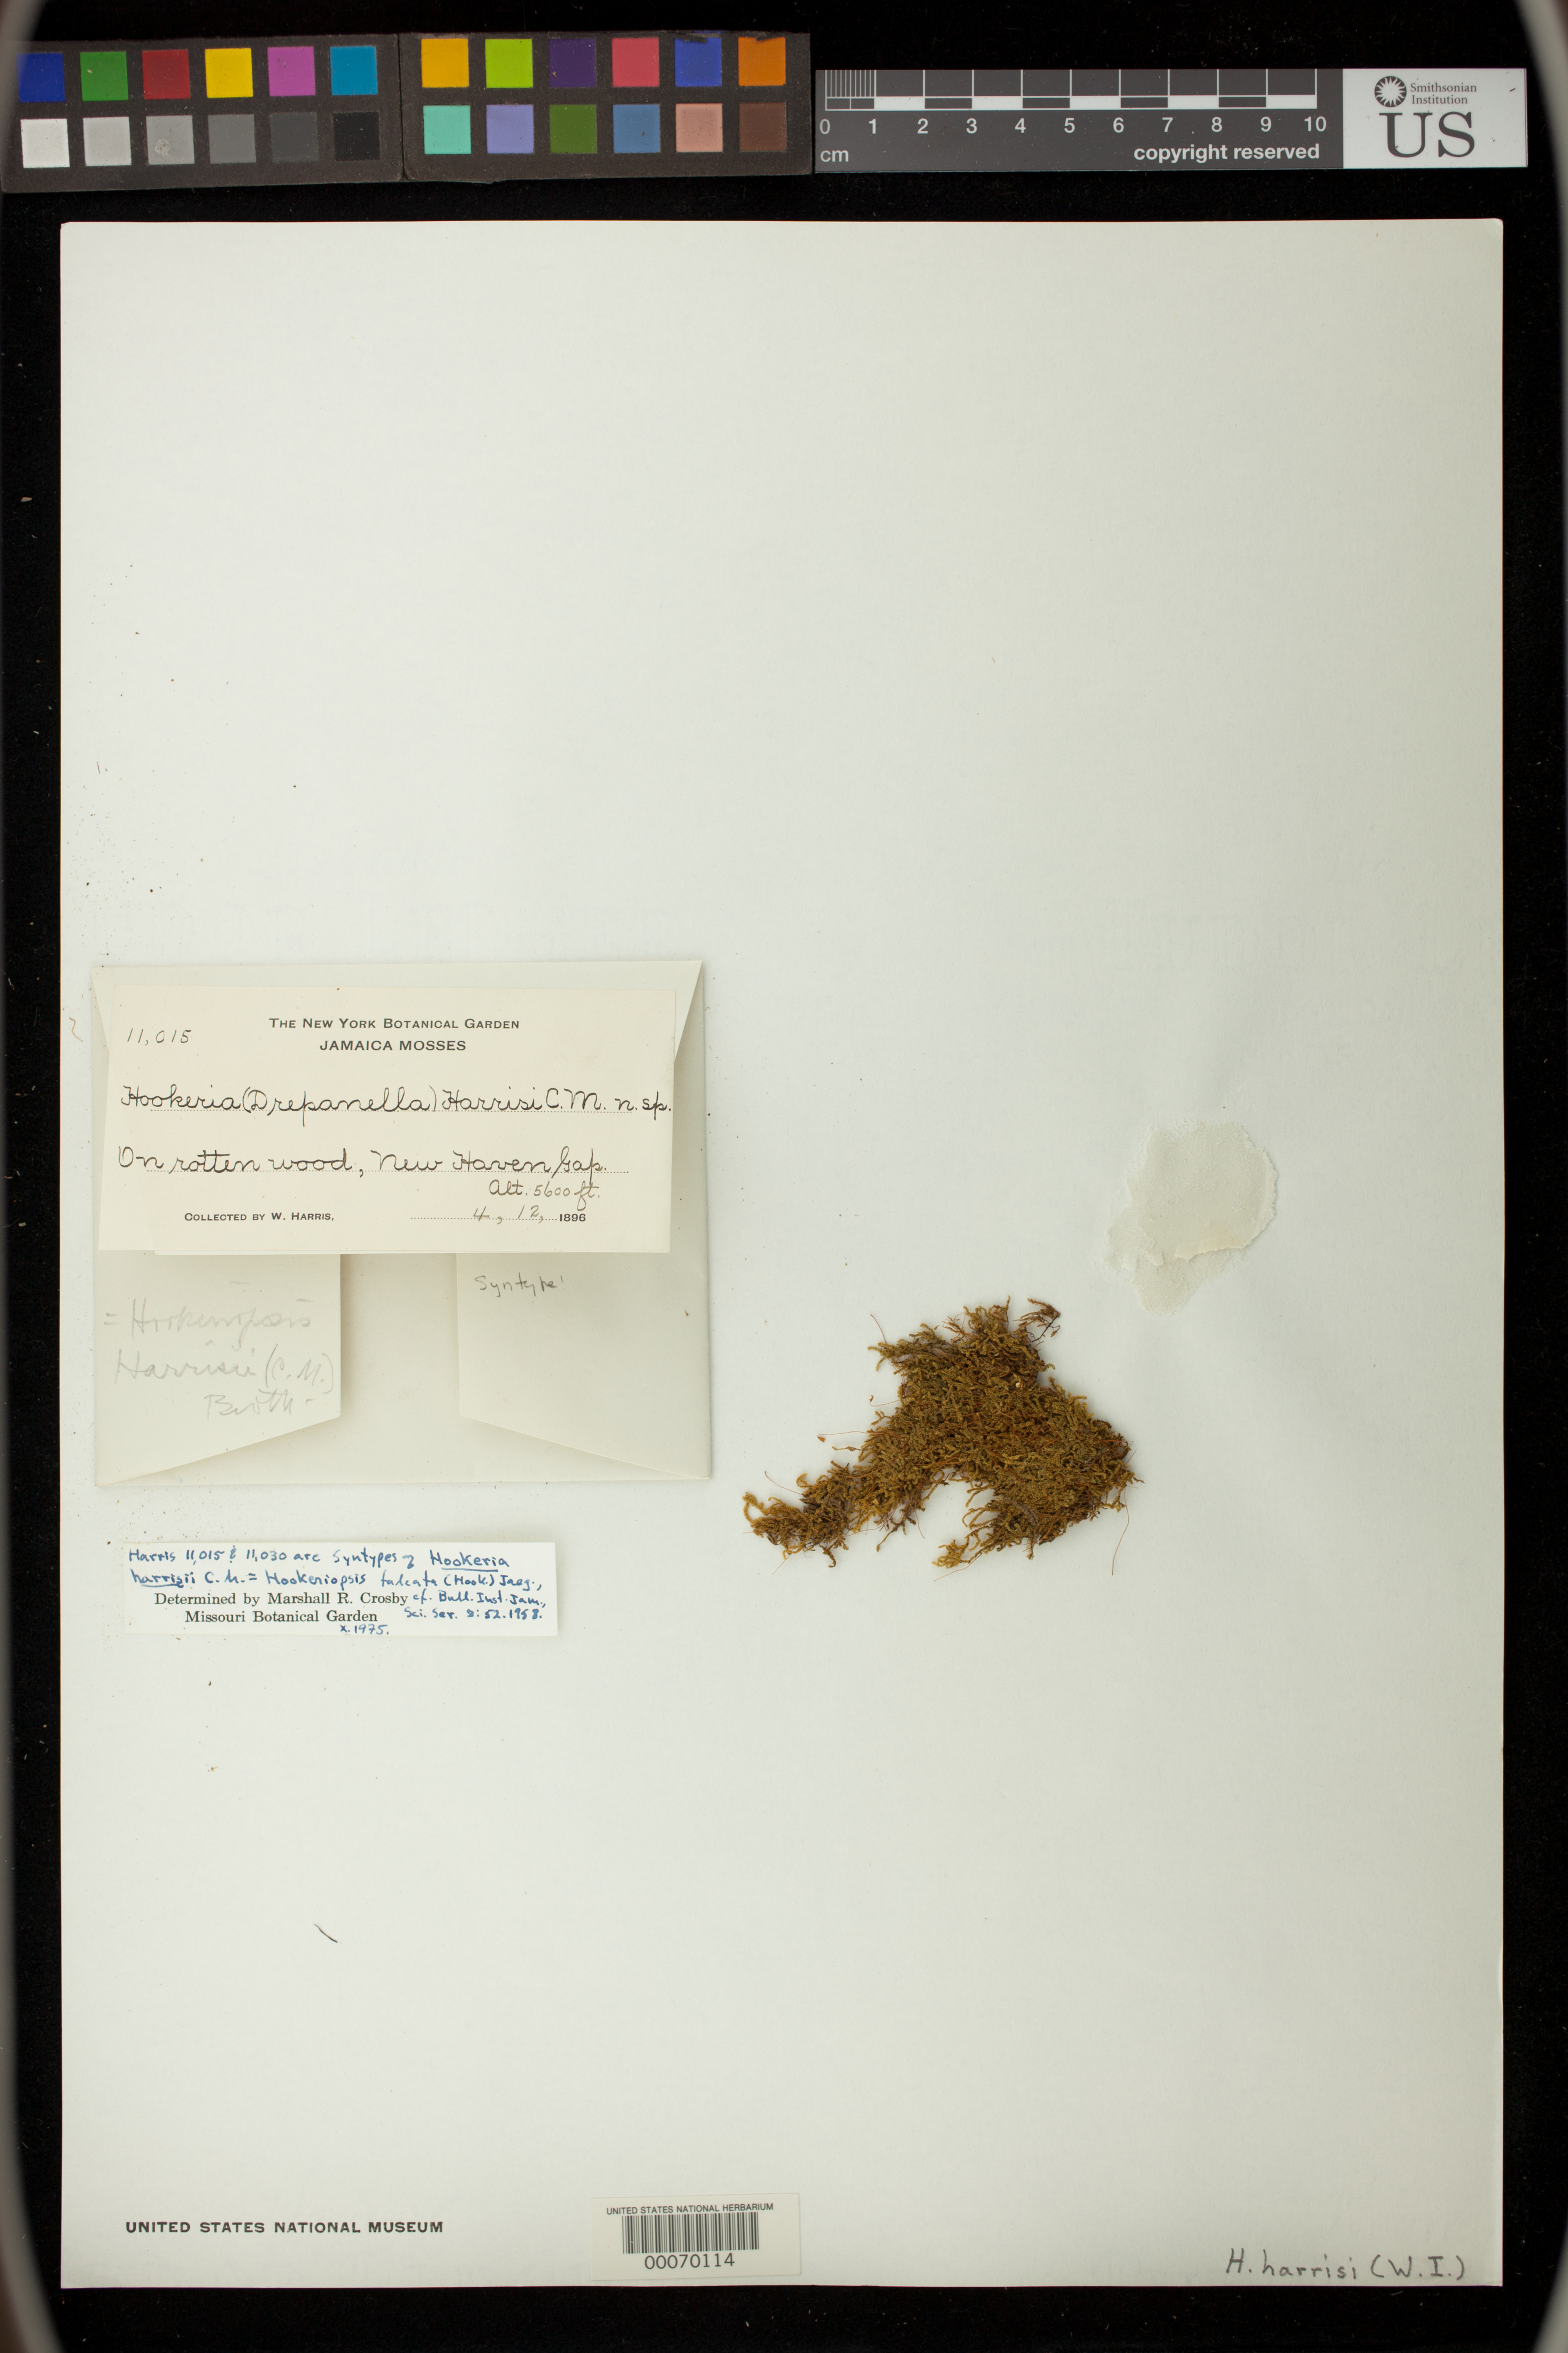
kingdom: Plantae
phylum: Bryophyta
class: Bryopsida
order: Hookeriales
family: Hookeriaceae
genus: Hookeria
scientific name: Hookeria harrisi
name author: Müll. Hal.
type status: Syntype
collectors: W. H. Harris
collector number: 11015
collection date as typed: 04 Dec 1896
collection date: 1896-12-04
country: Jamaica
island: Greater Antilles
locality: New Haven Gap.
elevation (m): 1707